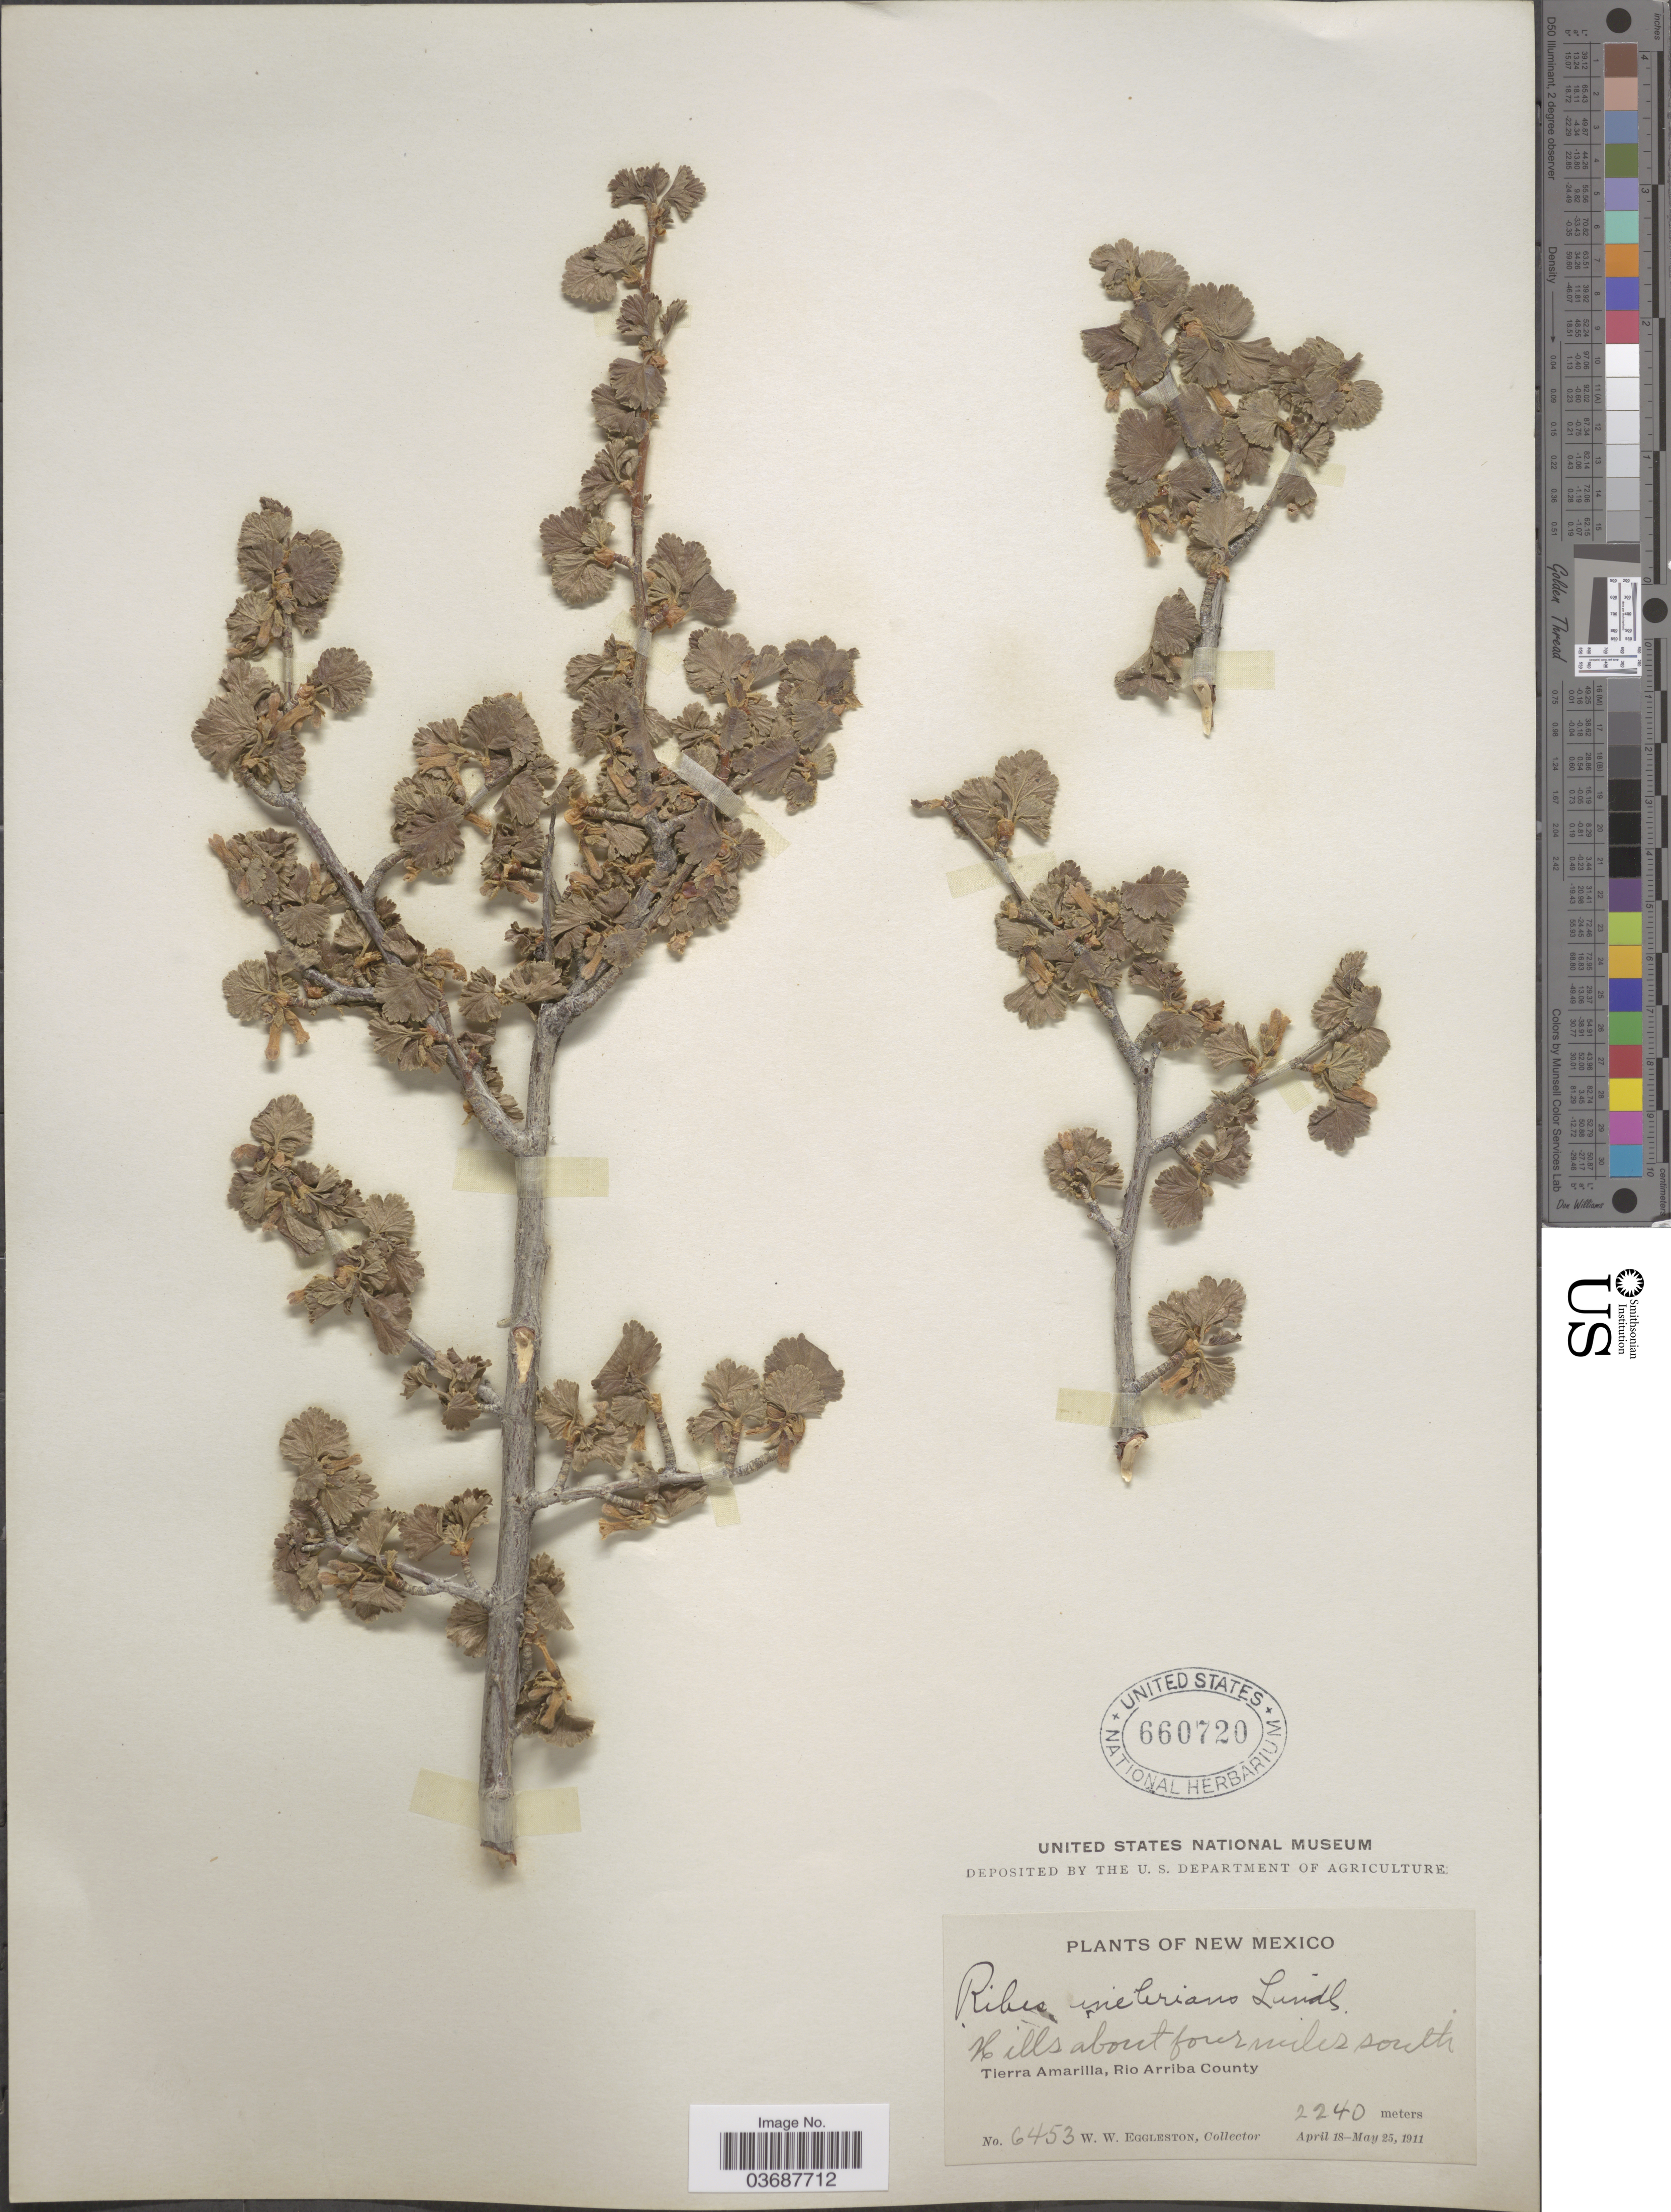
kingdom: Plantae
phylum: Tracheophyta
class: Magnoliopsida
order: Saxifragales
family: Grossulariaceae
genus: Ribes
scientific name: Ribes inebrians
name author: Lindl.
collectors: W. W. Eggleston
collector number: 6453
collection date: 1911-04-18/1911-05-25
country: United States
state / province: New Mexico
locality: Hills about four miles south. Tierra Amarilla, Rio Arriba County.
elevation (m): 2240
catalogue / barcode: US 660720